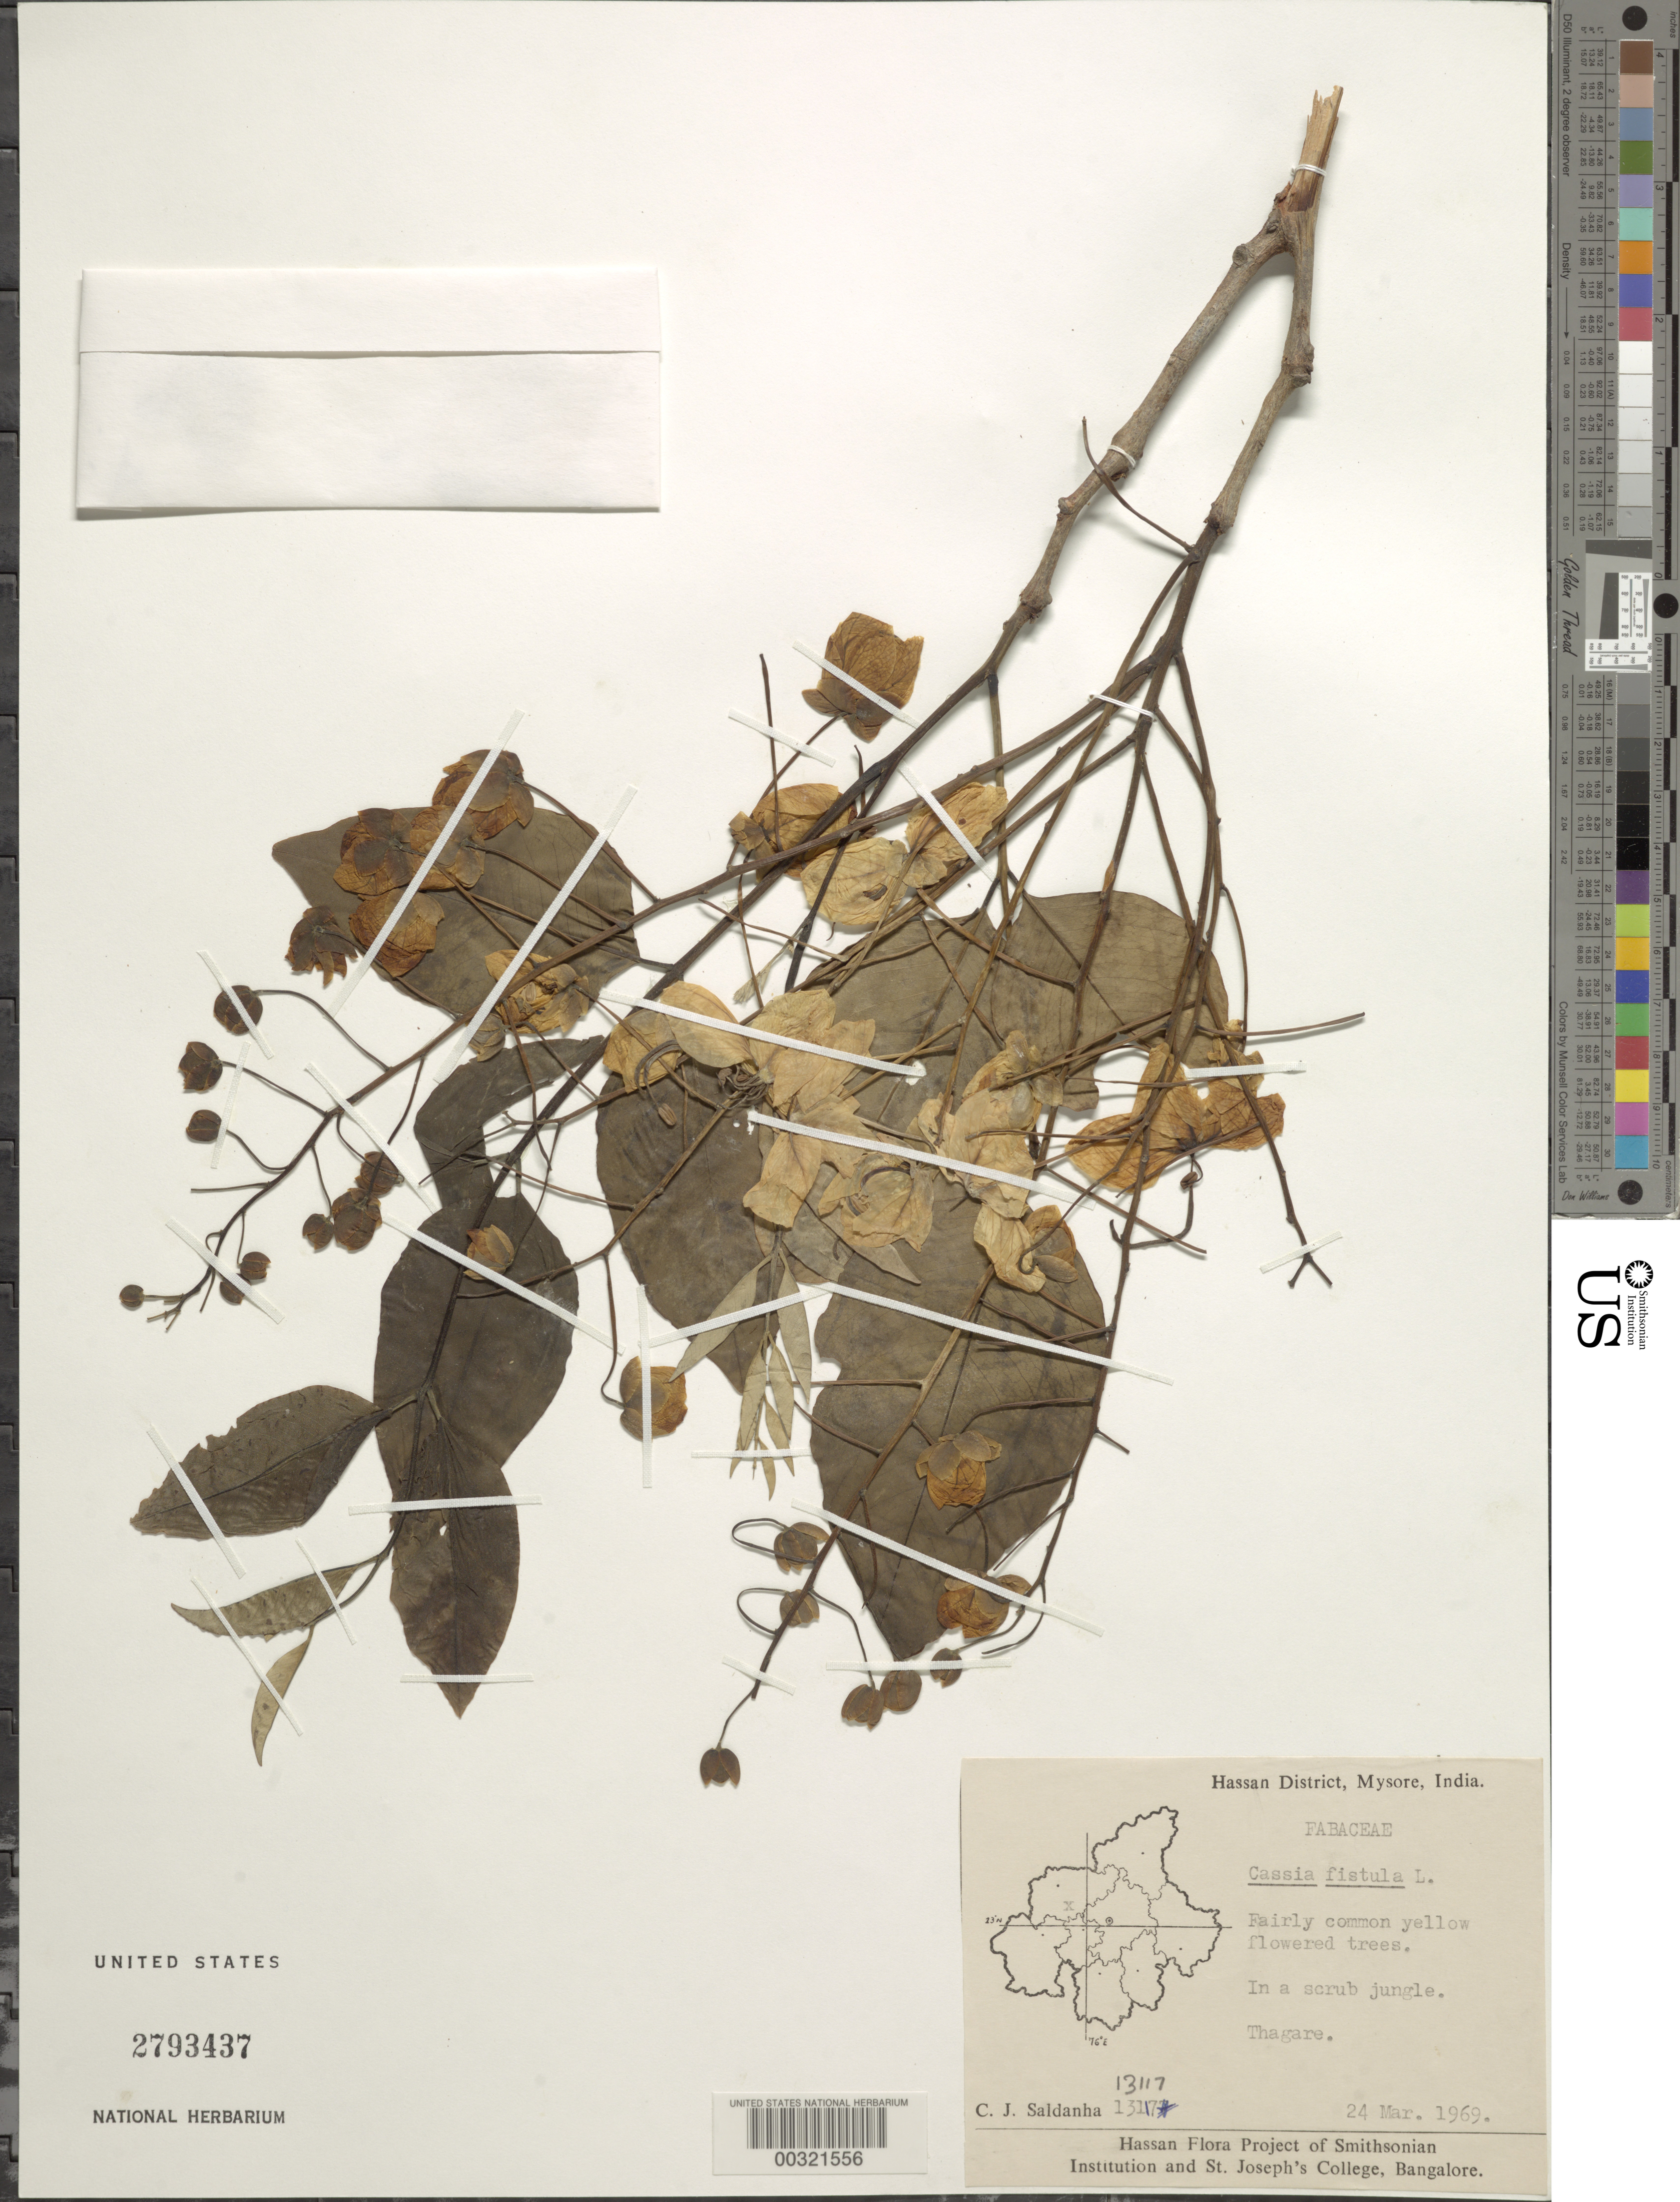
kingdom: Plantae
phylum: Tracheophyta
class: Magnoliopsida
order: Fabales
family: Fabaceae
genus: Cassia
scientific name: Cassia fistula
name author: L.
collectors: C. J. Saldanha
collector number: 13117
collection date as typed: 24 Mar 1969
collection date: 1969-03-24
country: India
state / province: Karnataka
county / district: Hassan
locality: Thagare, mysore state [mysore state = karnataka.]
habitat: Scrub jungle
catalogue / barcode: US 2793437